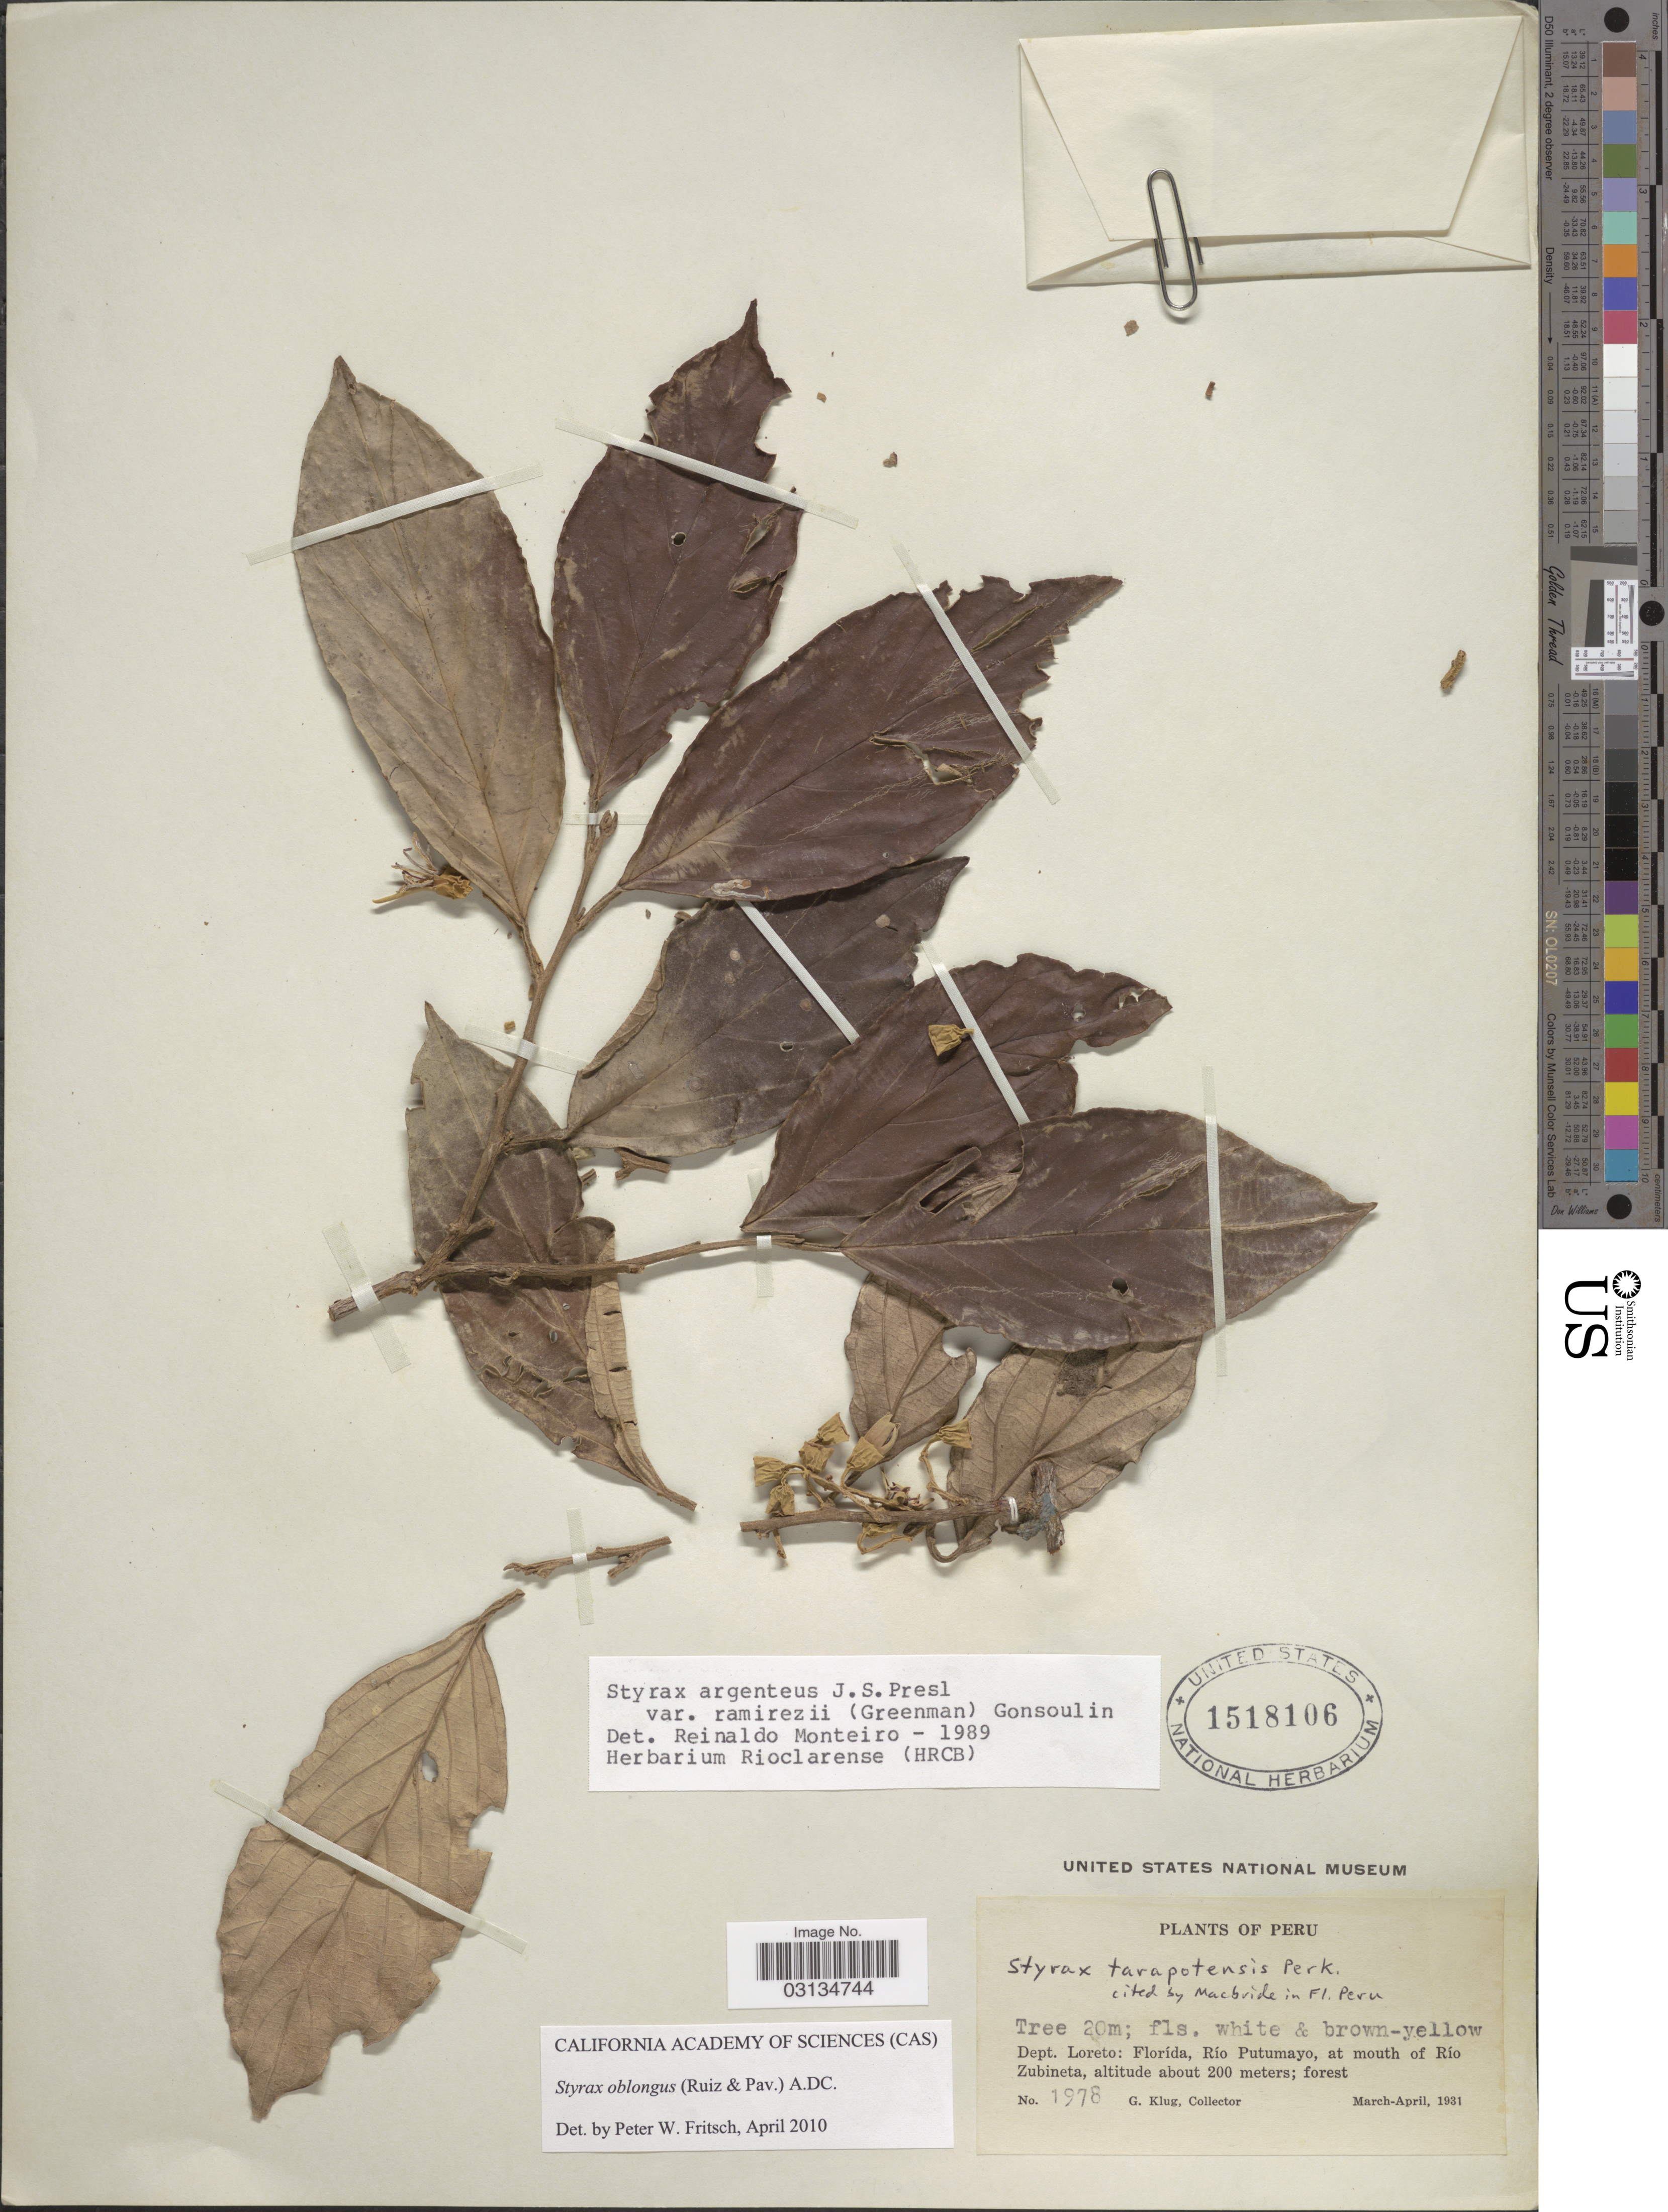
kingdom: Plantae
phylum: Tracheophyta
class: Magnoliopsida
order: Ericales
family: Styracaceae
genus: Styrax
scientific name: Styrax oblongus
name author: (Ruiz & Pav.) A. DC.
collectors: G. Klug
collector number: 1978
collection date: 1931-03/1931-04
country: Peru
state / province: Loreto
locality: Dept. Loreto: Florída, Río Putumayo, at mouth of Río Zubineta.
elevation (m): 200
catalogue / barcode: US 1518106